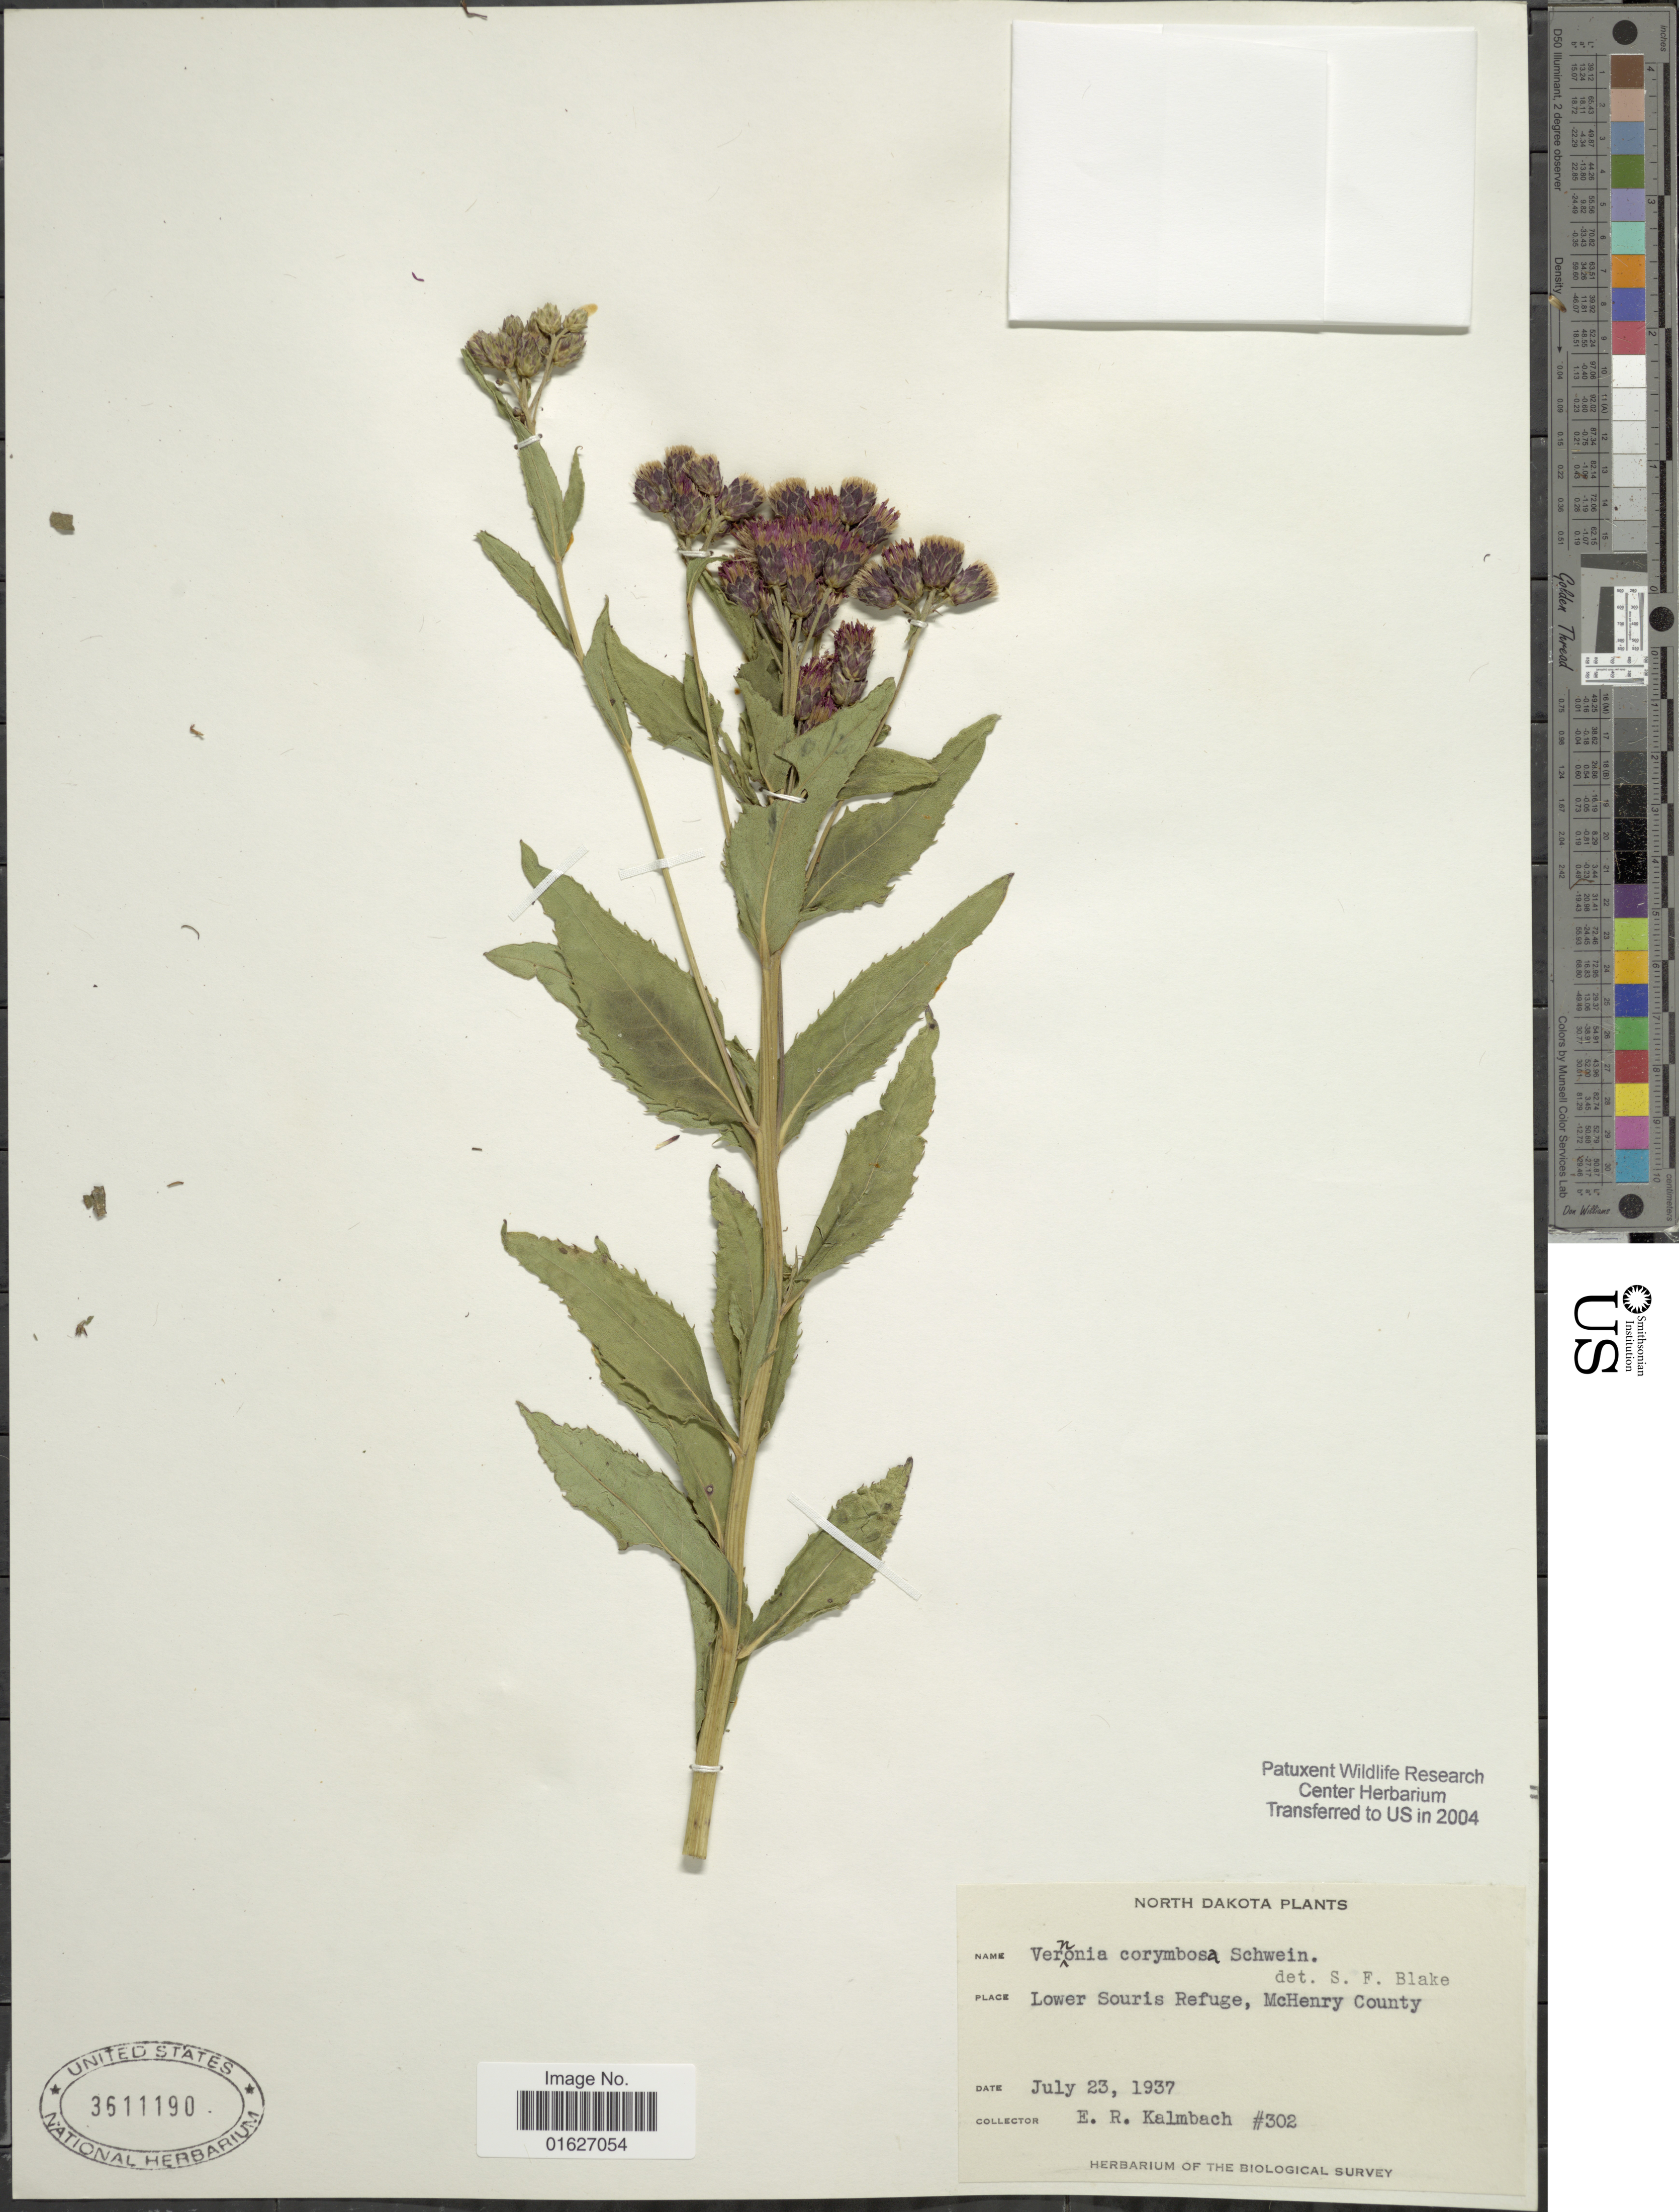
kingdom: Plantae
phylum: Tracheophyta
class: Magnoliopsida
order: Asterales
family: Asteraceae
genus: Vernonia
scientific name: Vernonia crinita x V. baldwinii Torr.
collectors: E. Kalmbach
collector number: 302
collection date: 1937-07-23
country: United States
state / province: North Dakota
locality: Lower Souris Refuge, McHenry County.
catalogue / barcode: US 3611190